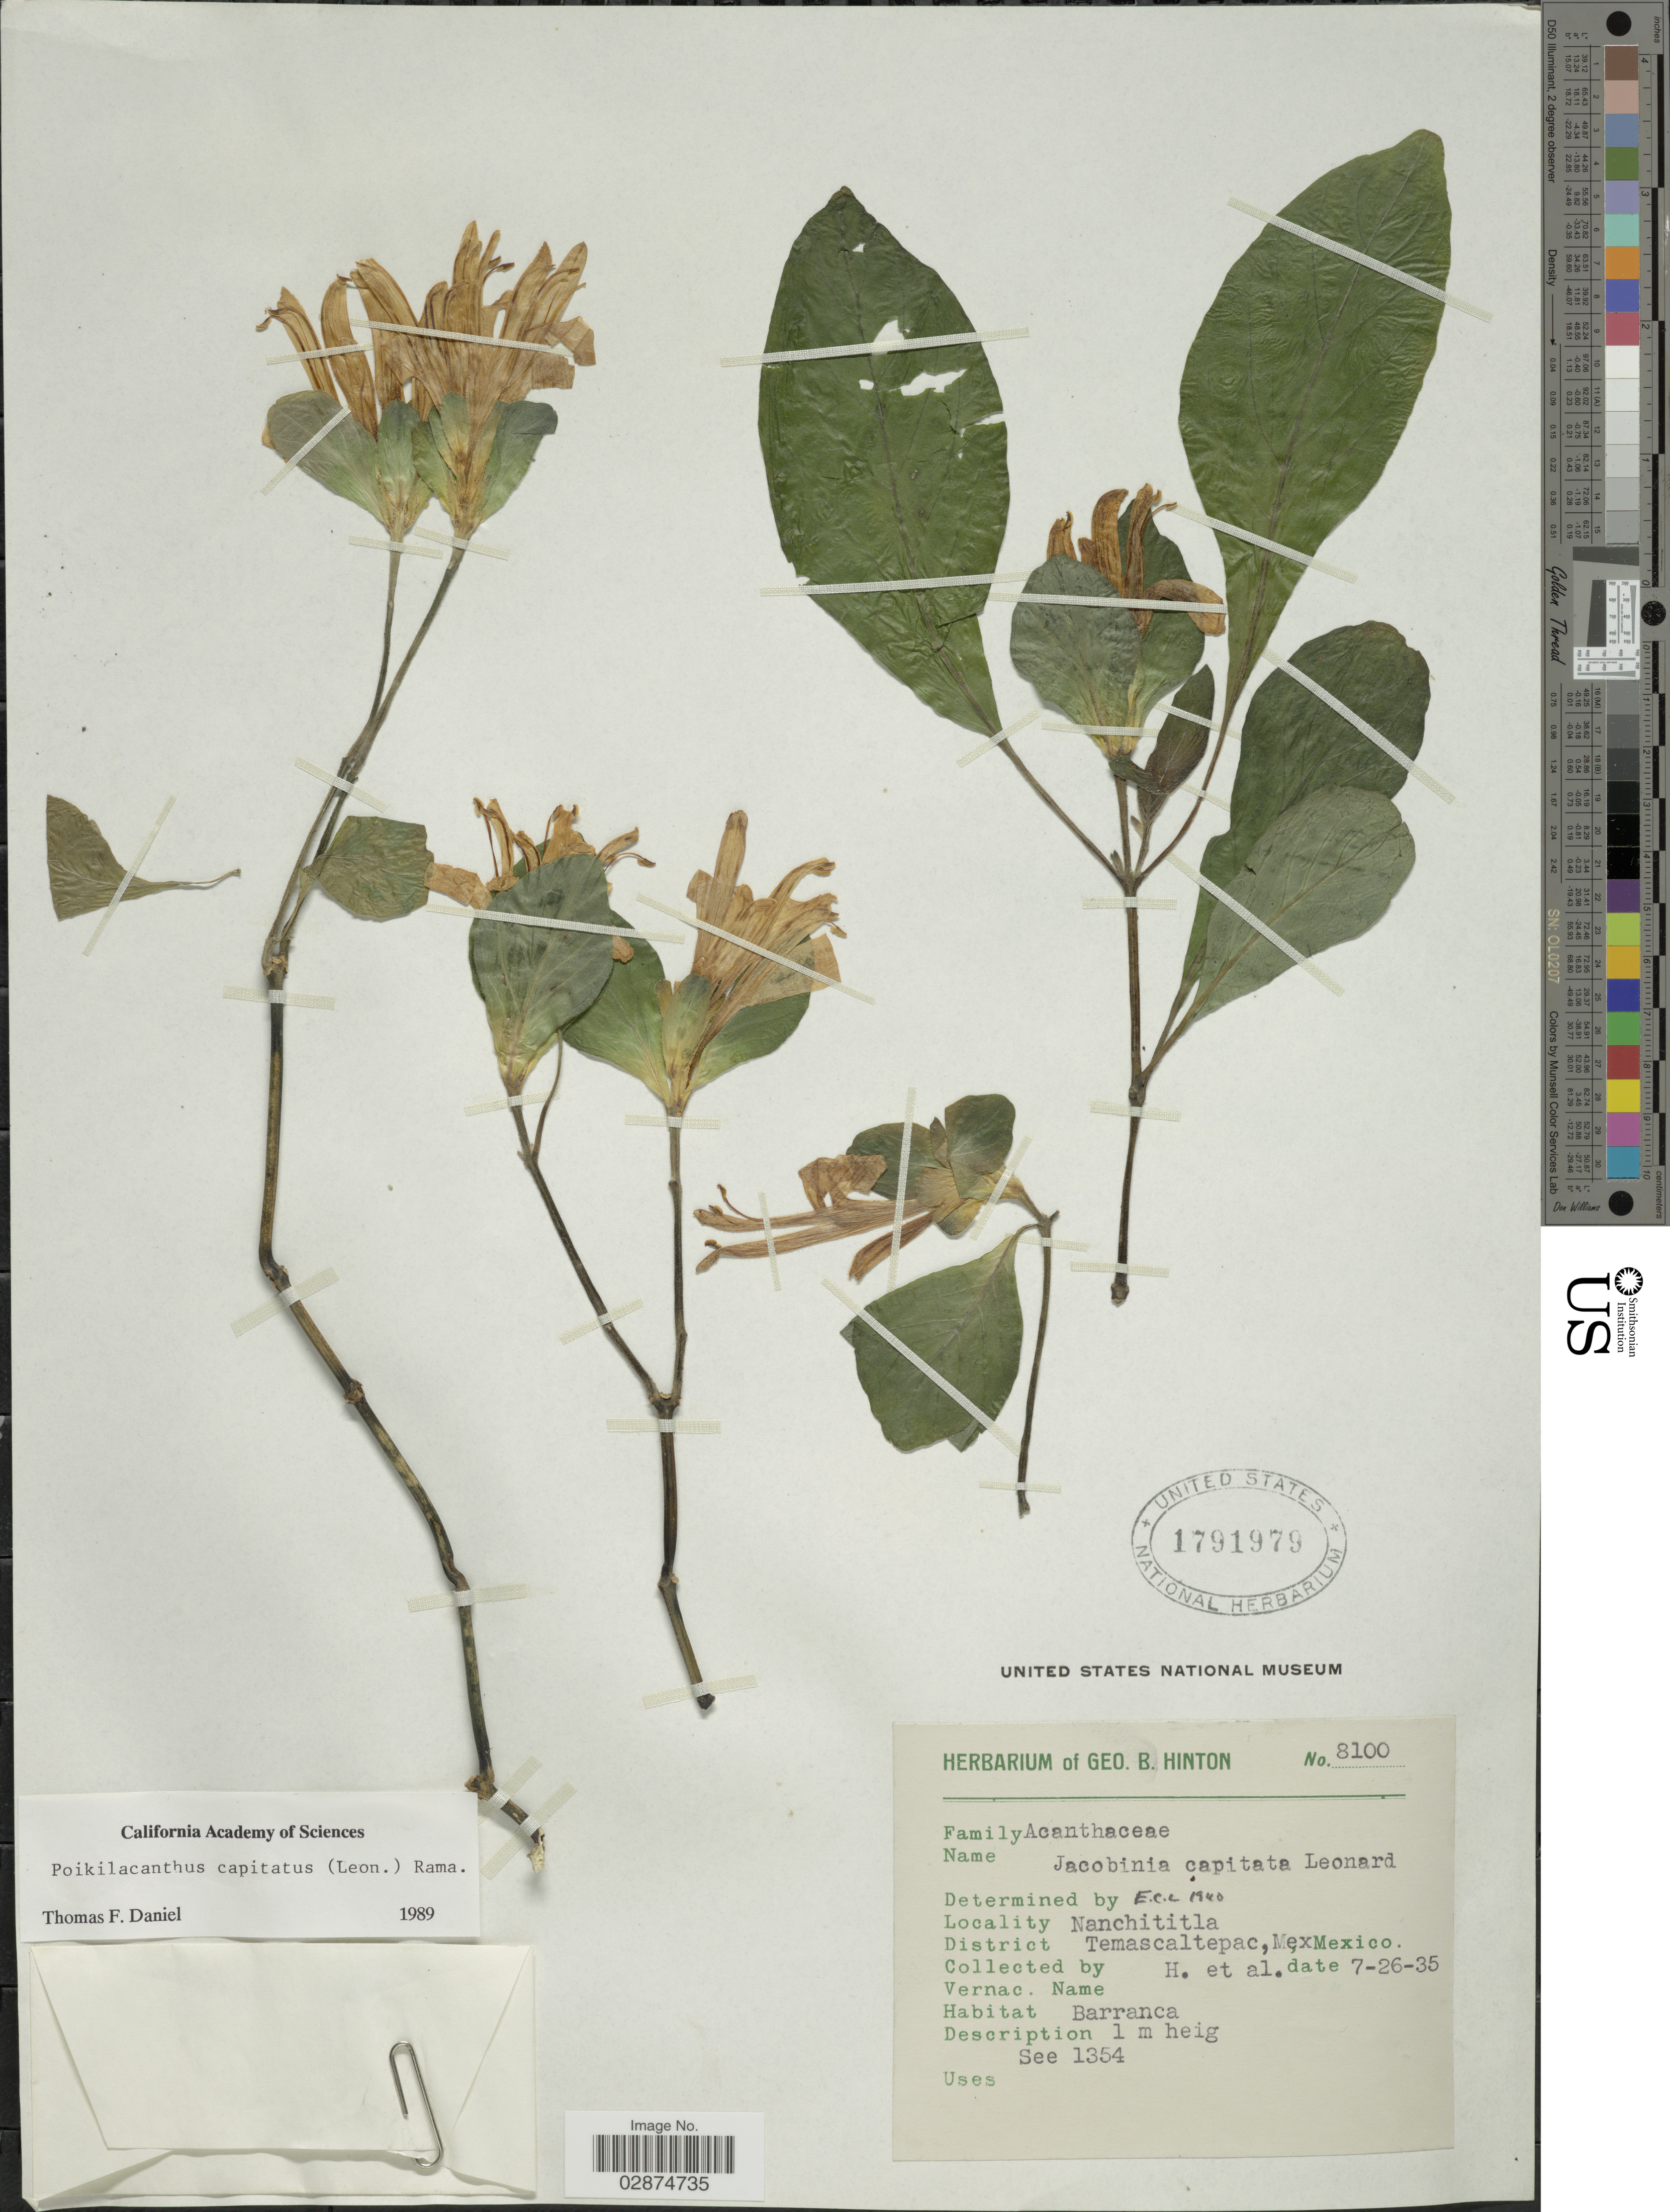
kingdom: Plantae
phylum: Tracheophyta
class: Magnoliopsida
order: Lamiales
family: Acanthaceae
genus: Poikilacanthus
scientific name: Poikilacanthus capitatus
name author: (Leonard) Ramamoorthy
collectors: G. B. Hinton & et al.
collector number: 8100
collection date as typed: Transcribed d/m/y: 26/7/35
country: Mexico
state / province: México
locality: Nanchititla. District Temascaltepac.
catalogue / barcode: US 1791979